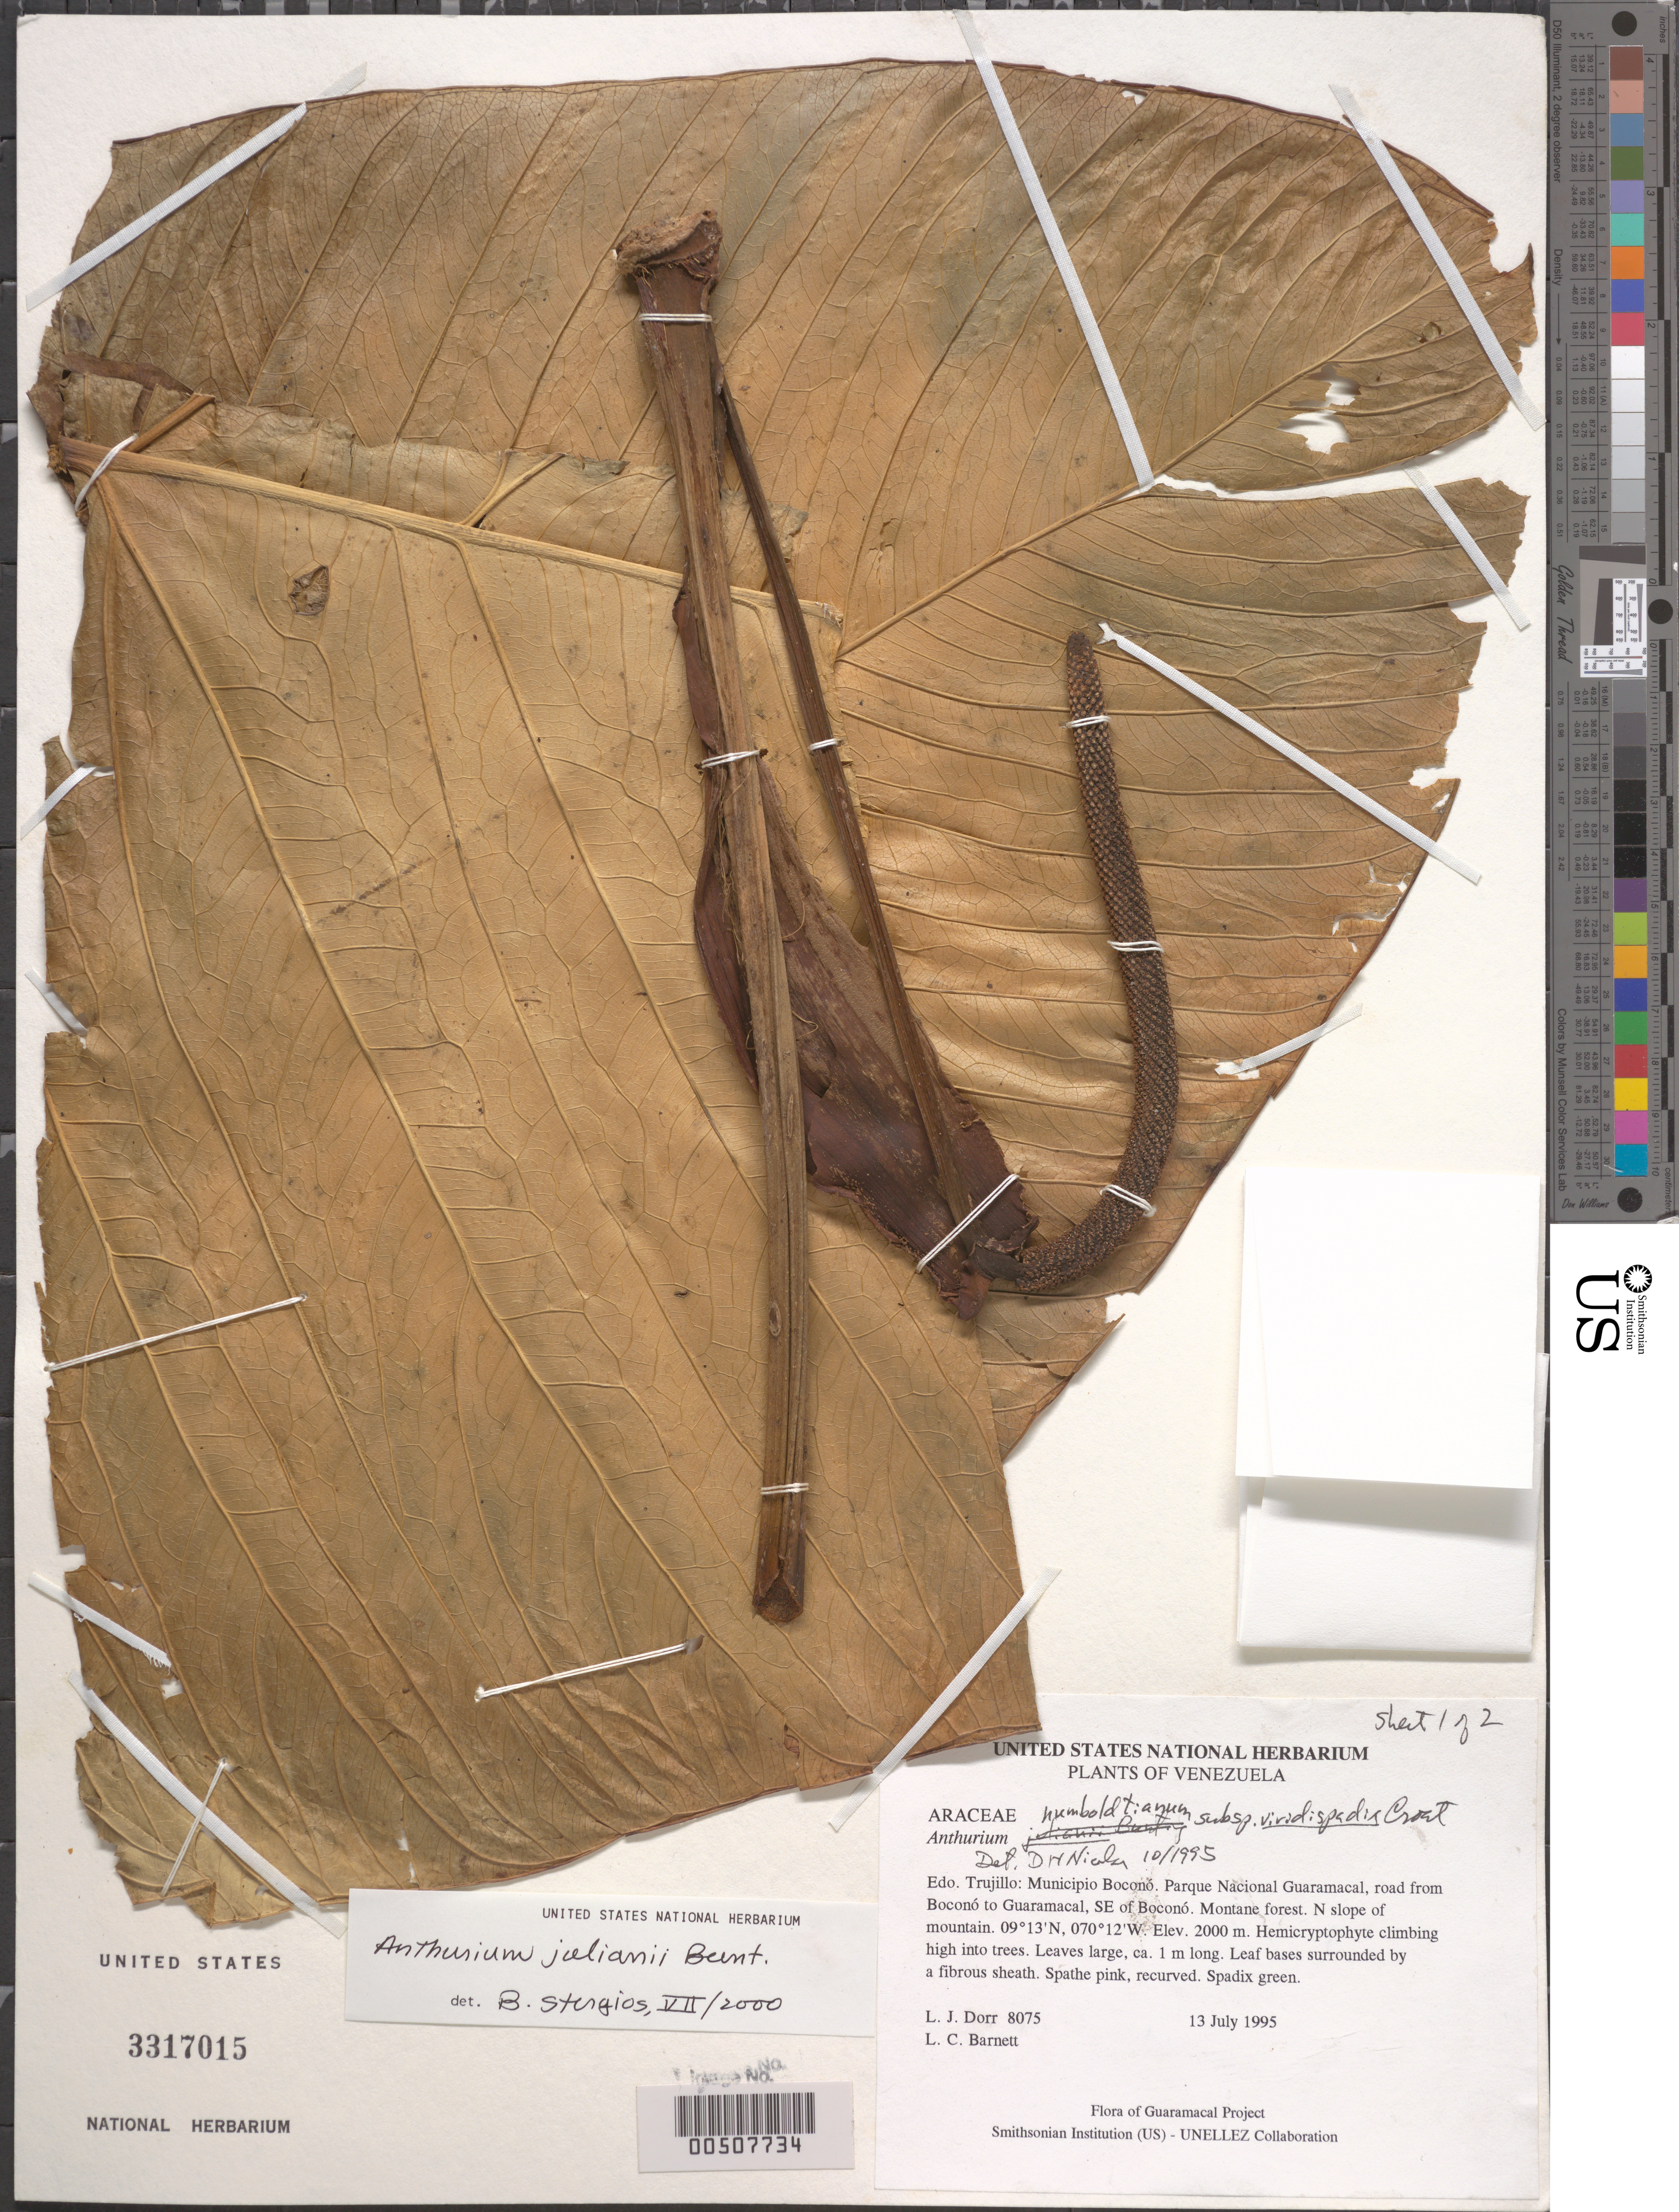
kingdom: Plantae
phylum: Tracheophyta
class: Liliopsida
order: Alismatales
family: Araceae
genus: Anthurium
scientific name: Anthurium julianii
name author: G.S. Bunting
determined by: Stergios, B. G.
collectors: L. J. Dorr & L. C. Barnett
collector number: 8075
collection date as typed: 13 Jul 1995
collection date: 1995-07-13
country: Venezuela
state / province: Trujillo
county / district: Boconó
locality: Parque Nacional Guaramacal, road from Boconó to Guaramacal, SE of Boconó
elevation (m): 2000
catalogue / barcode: US 3317015